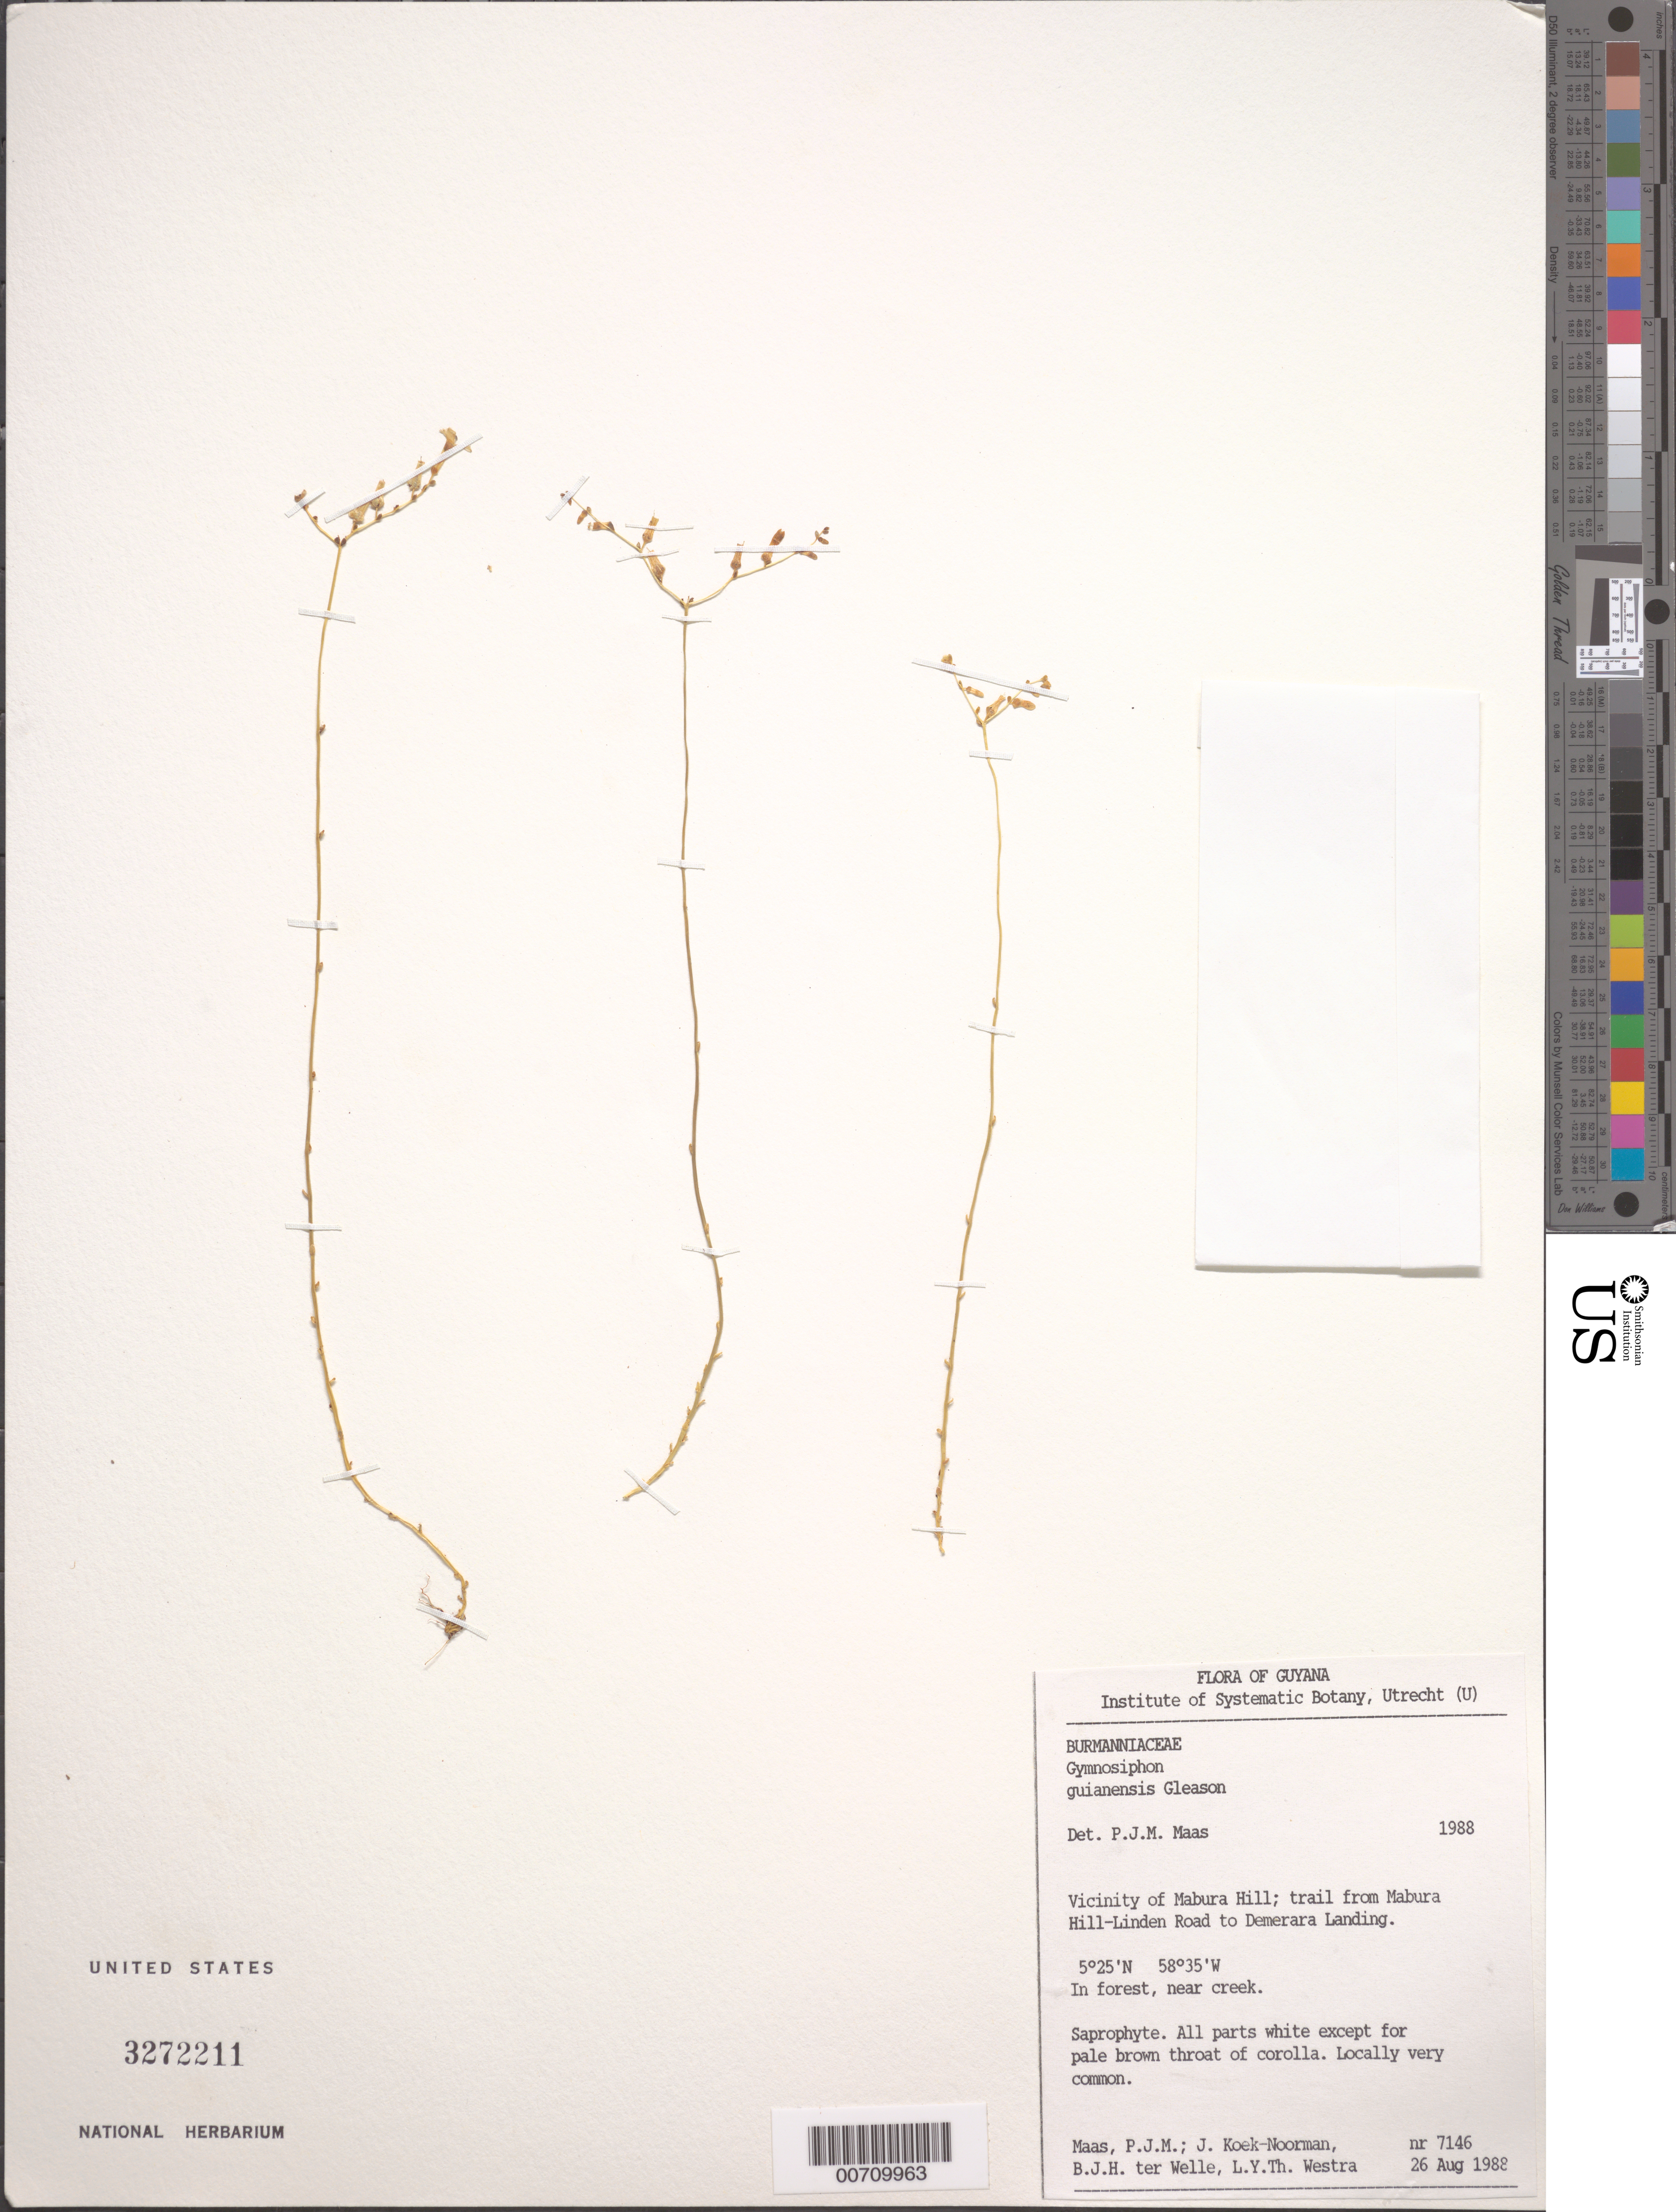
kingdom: Plantae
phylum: Tracheophyta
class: Liliopsida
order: Dioscoreales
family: Burmanniaceae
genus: Gymnosiphon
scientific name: Gymnosiphon guianensis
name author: Gleason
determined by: Maas, Paul J. M.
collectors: P. Maas, J. Koek-Noorman, H. Lall, B. Welle & L. Y. T. Westra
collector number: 7146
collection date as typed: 26-Aug-88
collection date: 1988-08-26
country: Guyana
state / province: U. Demerara-Berbice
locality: Mabura Hill, trail from Mabura Hill-Linden Road to Demerara landing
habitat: Forest, near creek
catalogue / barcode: US 3272211